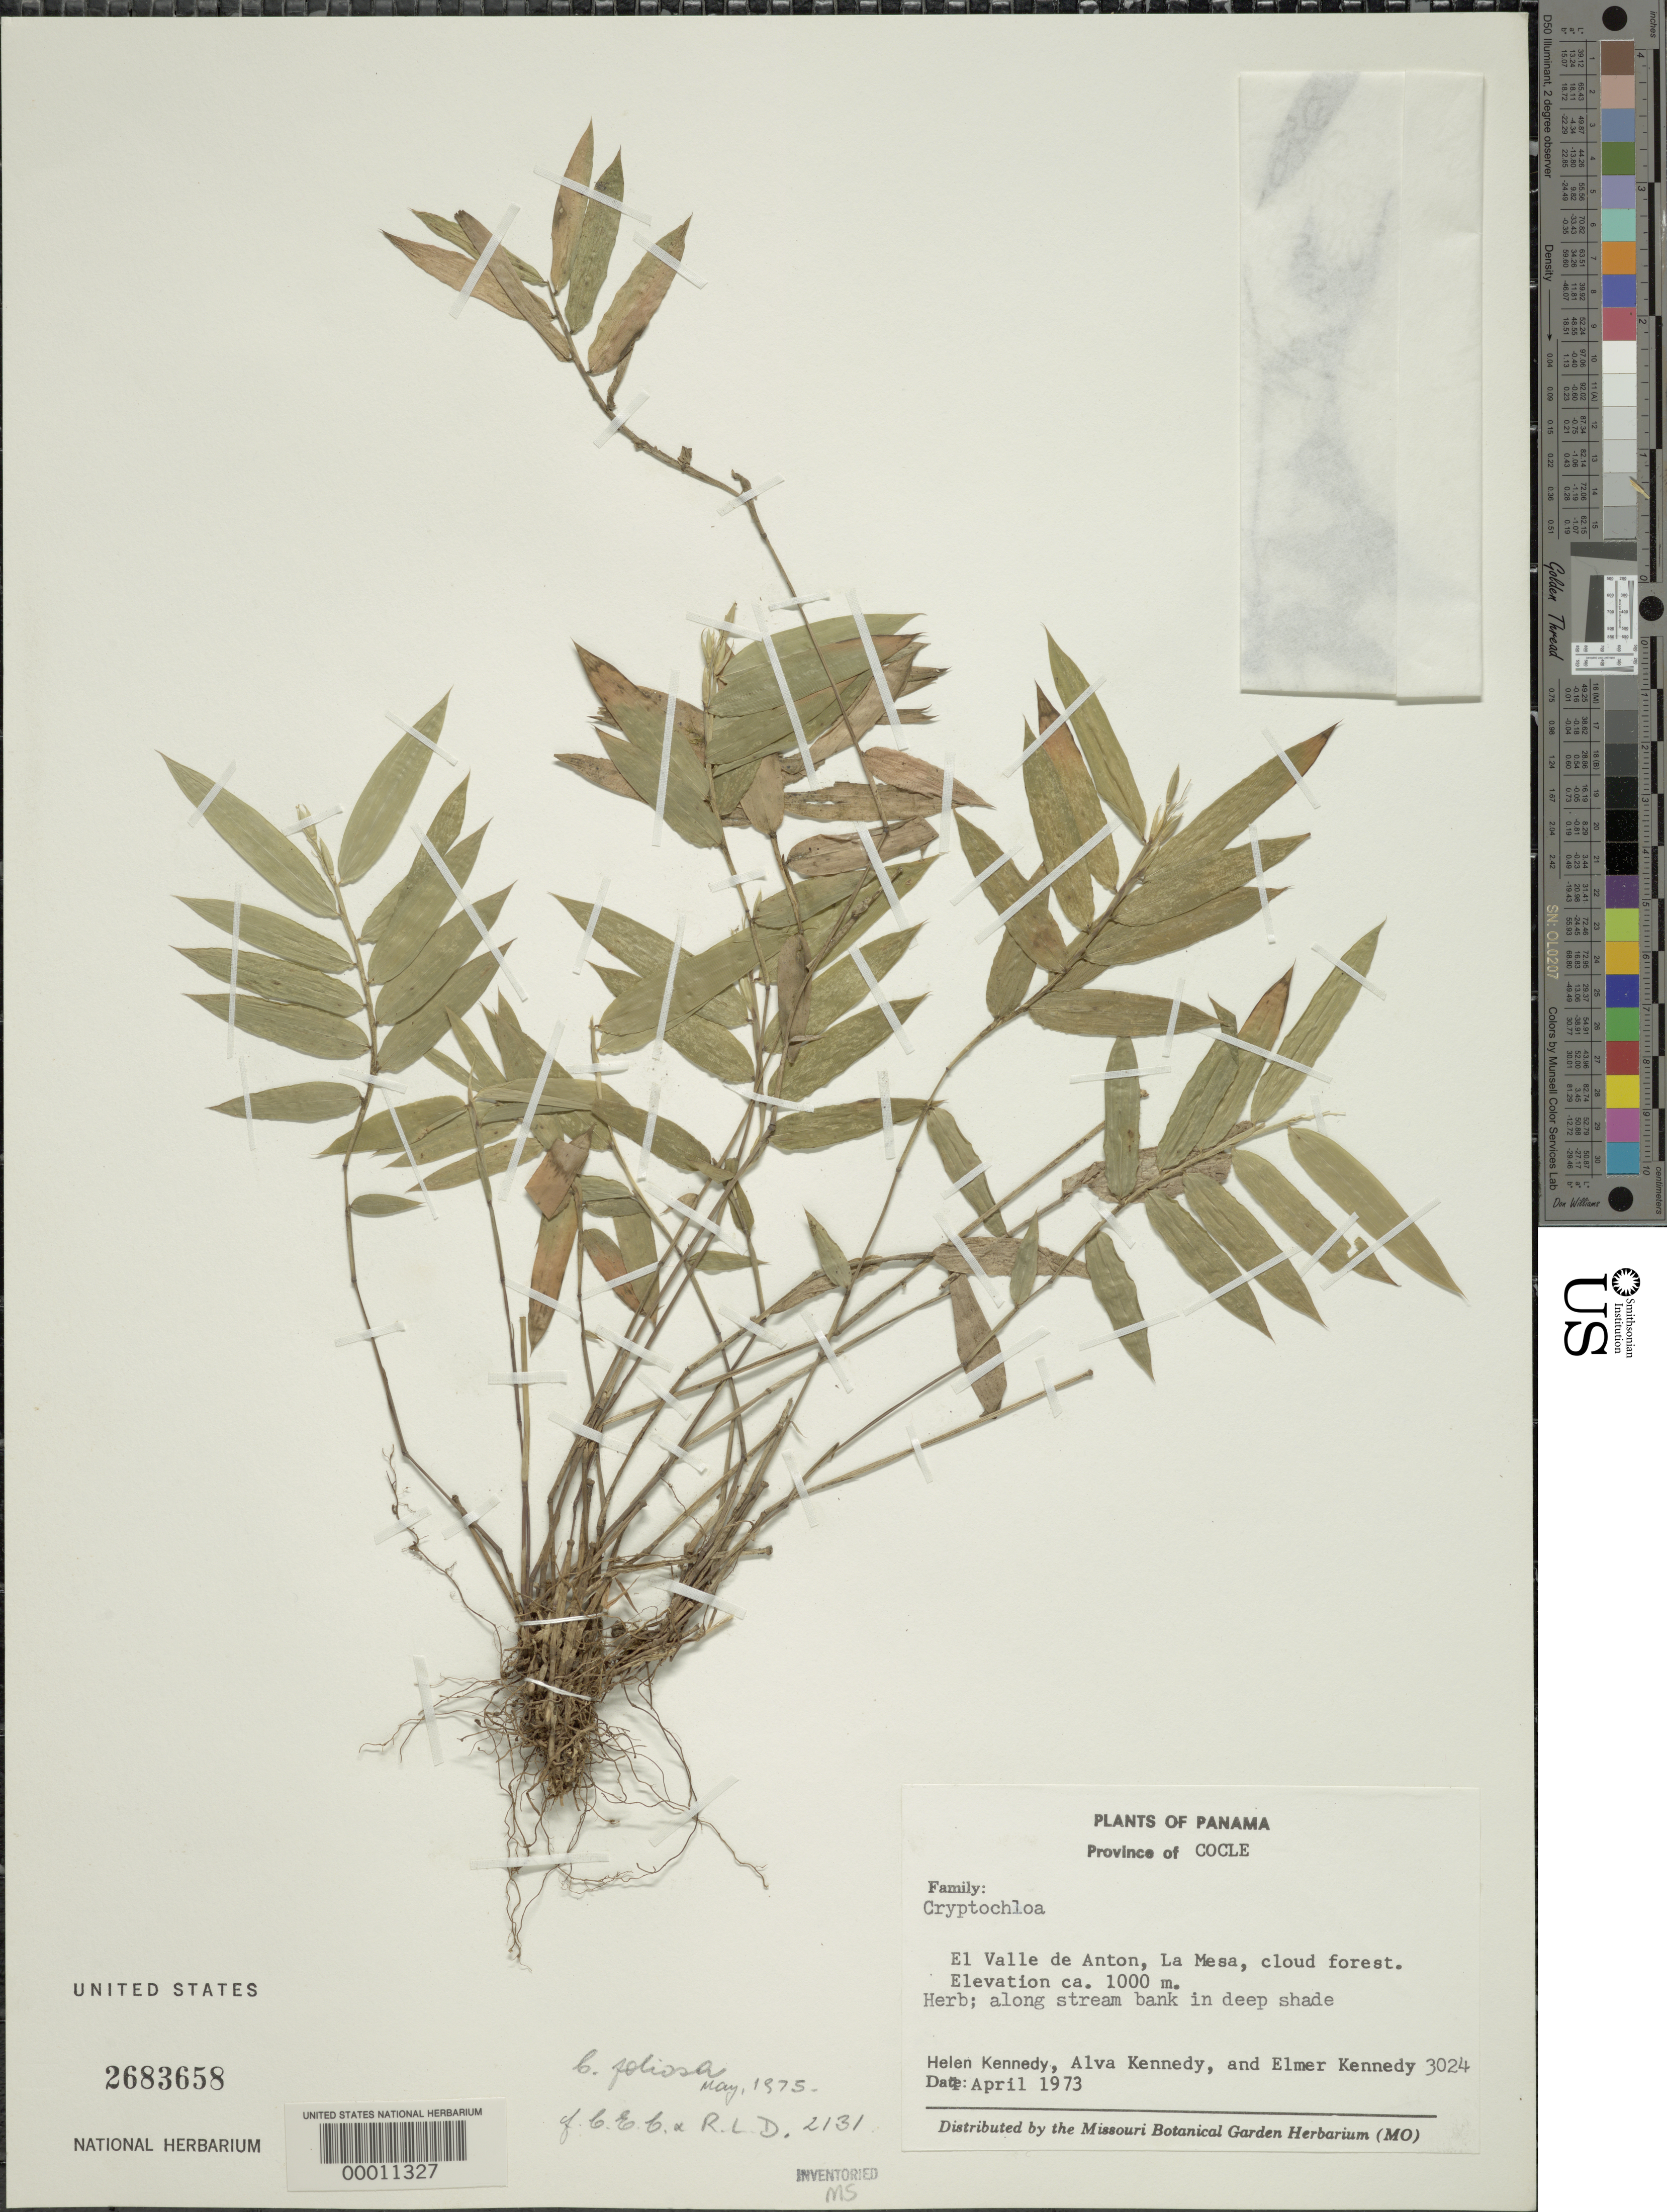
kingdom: Plantae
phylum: Tracheophyta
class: Liliopsida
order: Poales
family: Poaceae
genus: Cryptochloa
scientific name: Cryptochloa variana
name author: Swallen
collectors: H. Kennedy, A. Kennedy & E. Kennedy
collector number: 3024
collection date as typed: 01 Apr 1973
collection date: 1973-04-01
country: Panama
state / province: Coclé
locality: El Valle De Anton, La Mesa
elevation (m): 1000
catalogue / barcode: US 2683658